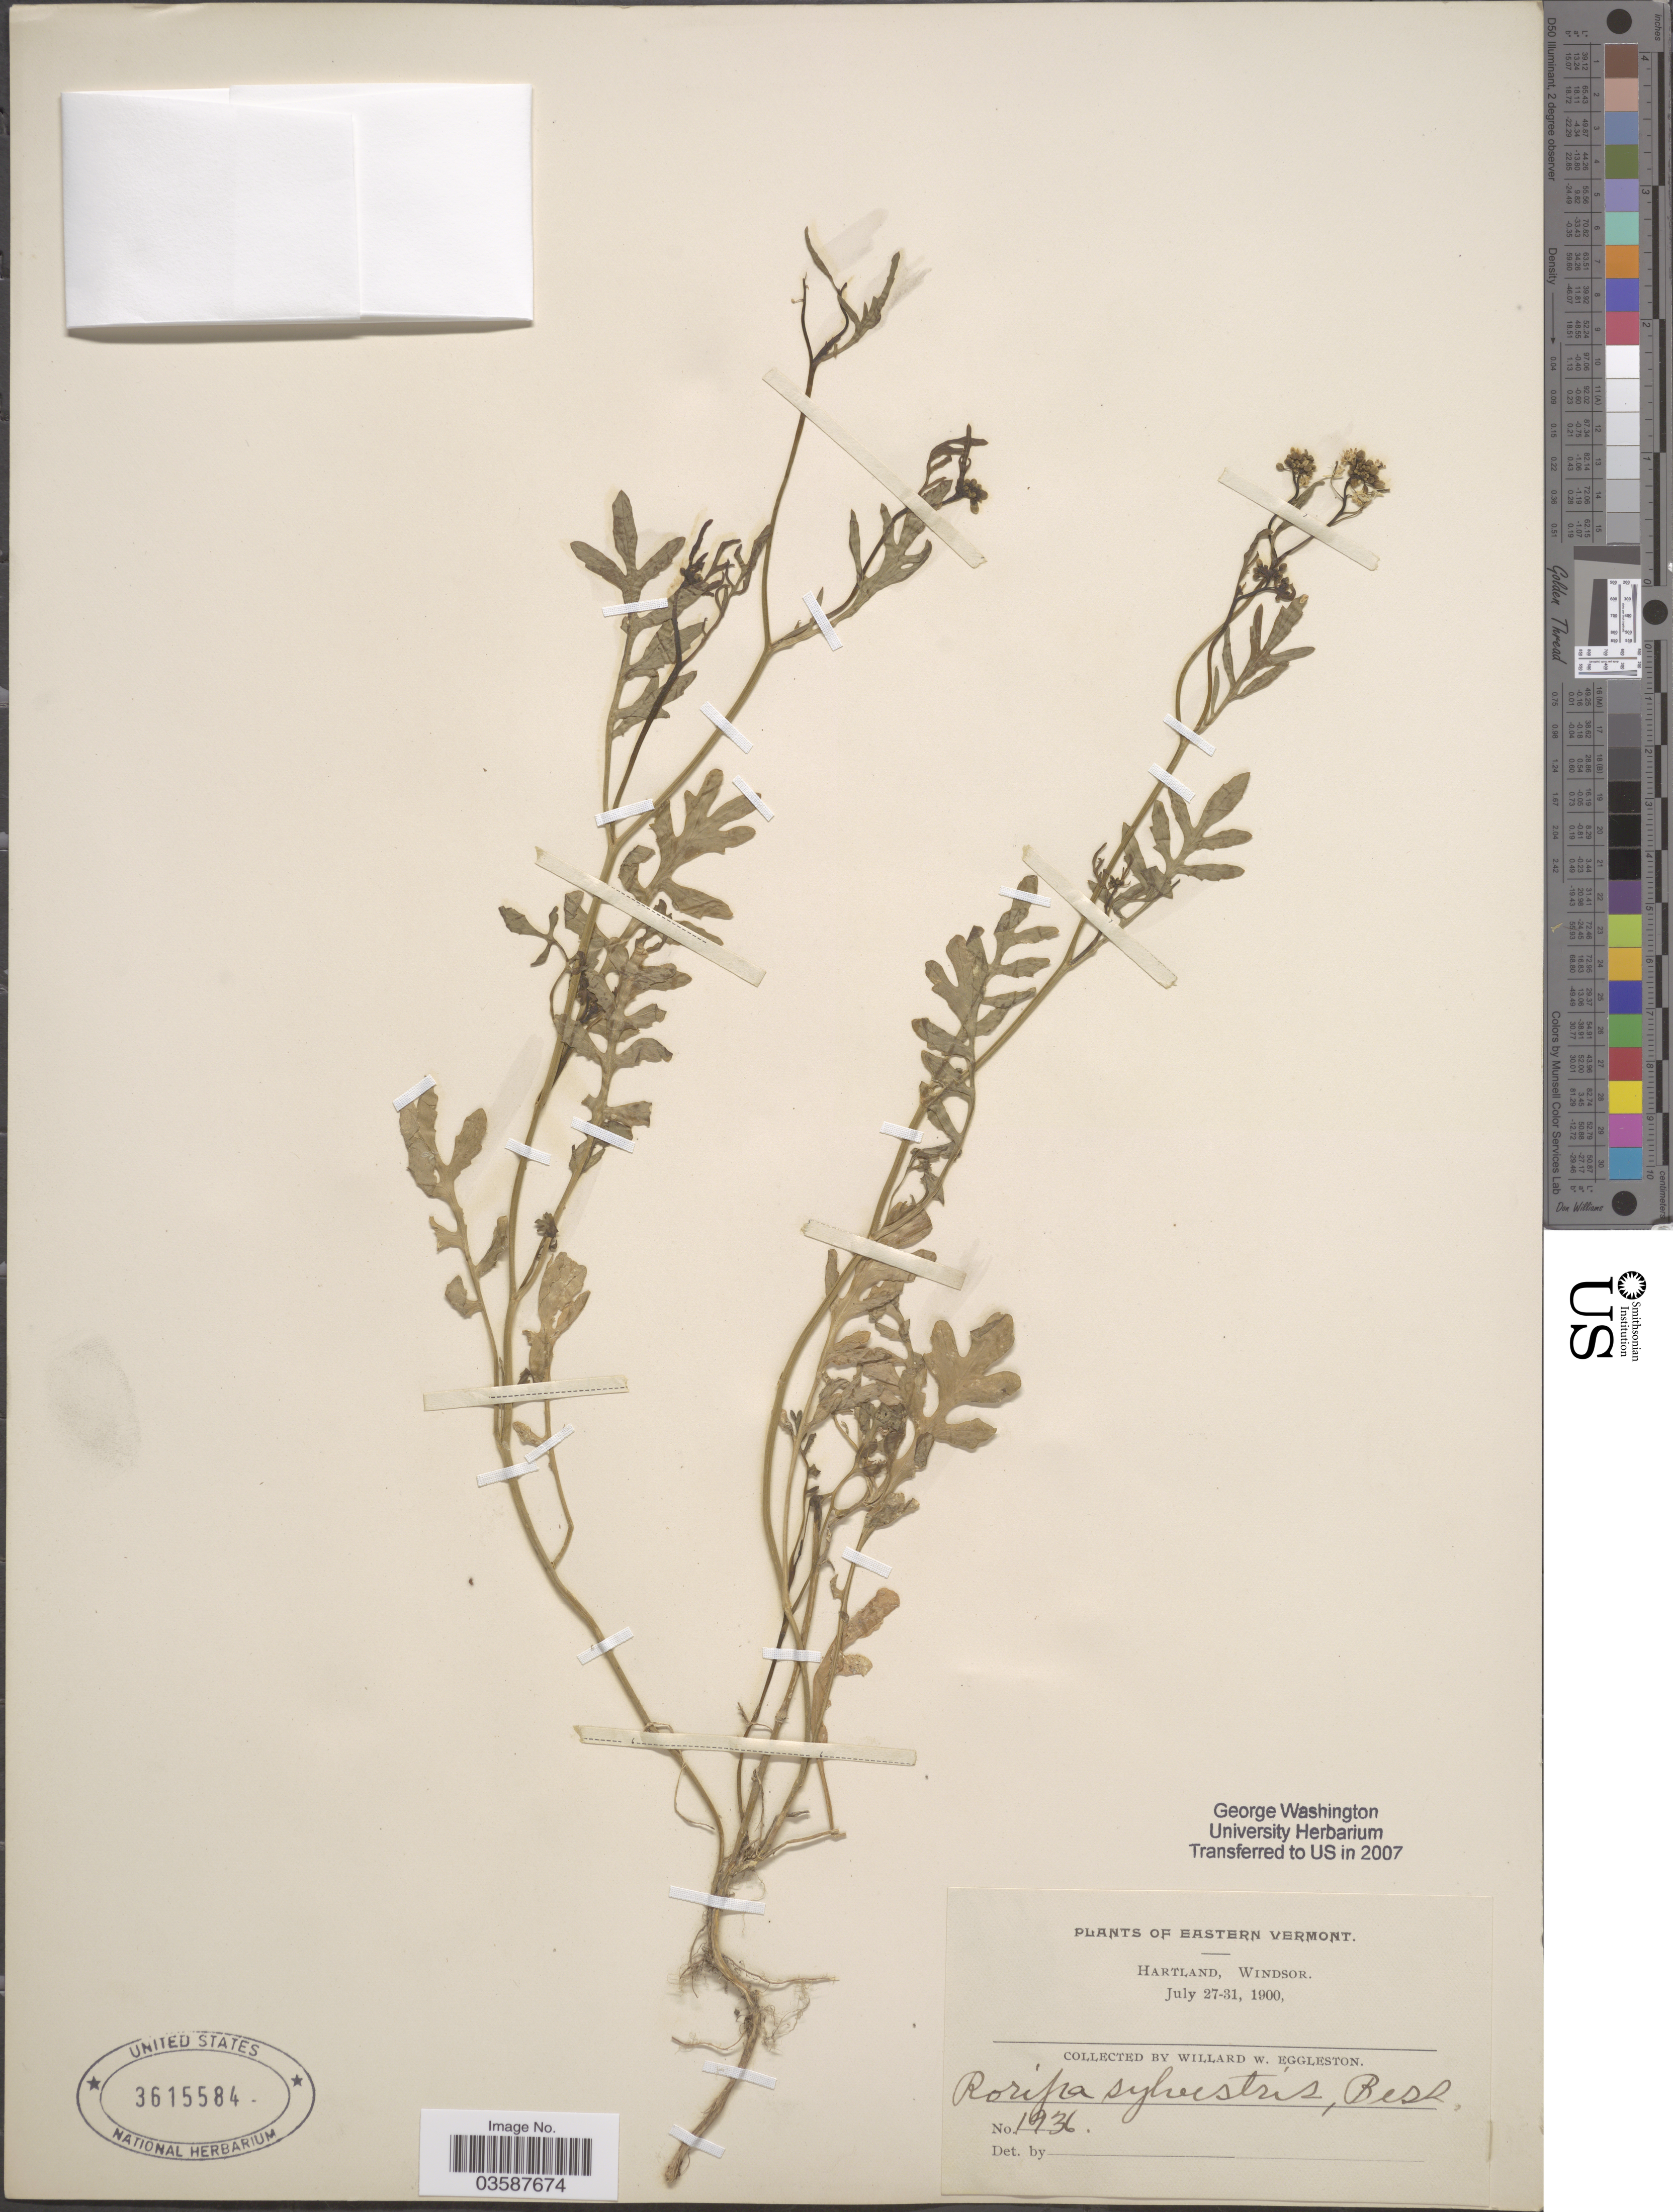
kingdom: Plantae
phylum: Tracheophyta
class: Magnoliopsida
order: Brassicales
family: Brassicaceae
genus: Rorippa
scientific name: Rorippa sylvestris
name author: (L.) Besser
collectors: W. W. Eggleston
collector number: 1936*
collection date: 1900-07-27/1900-07-31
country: United States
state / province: Vermont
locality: Eastern Vermont.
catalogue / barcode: US 3615584